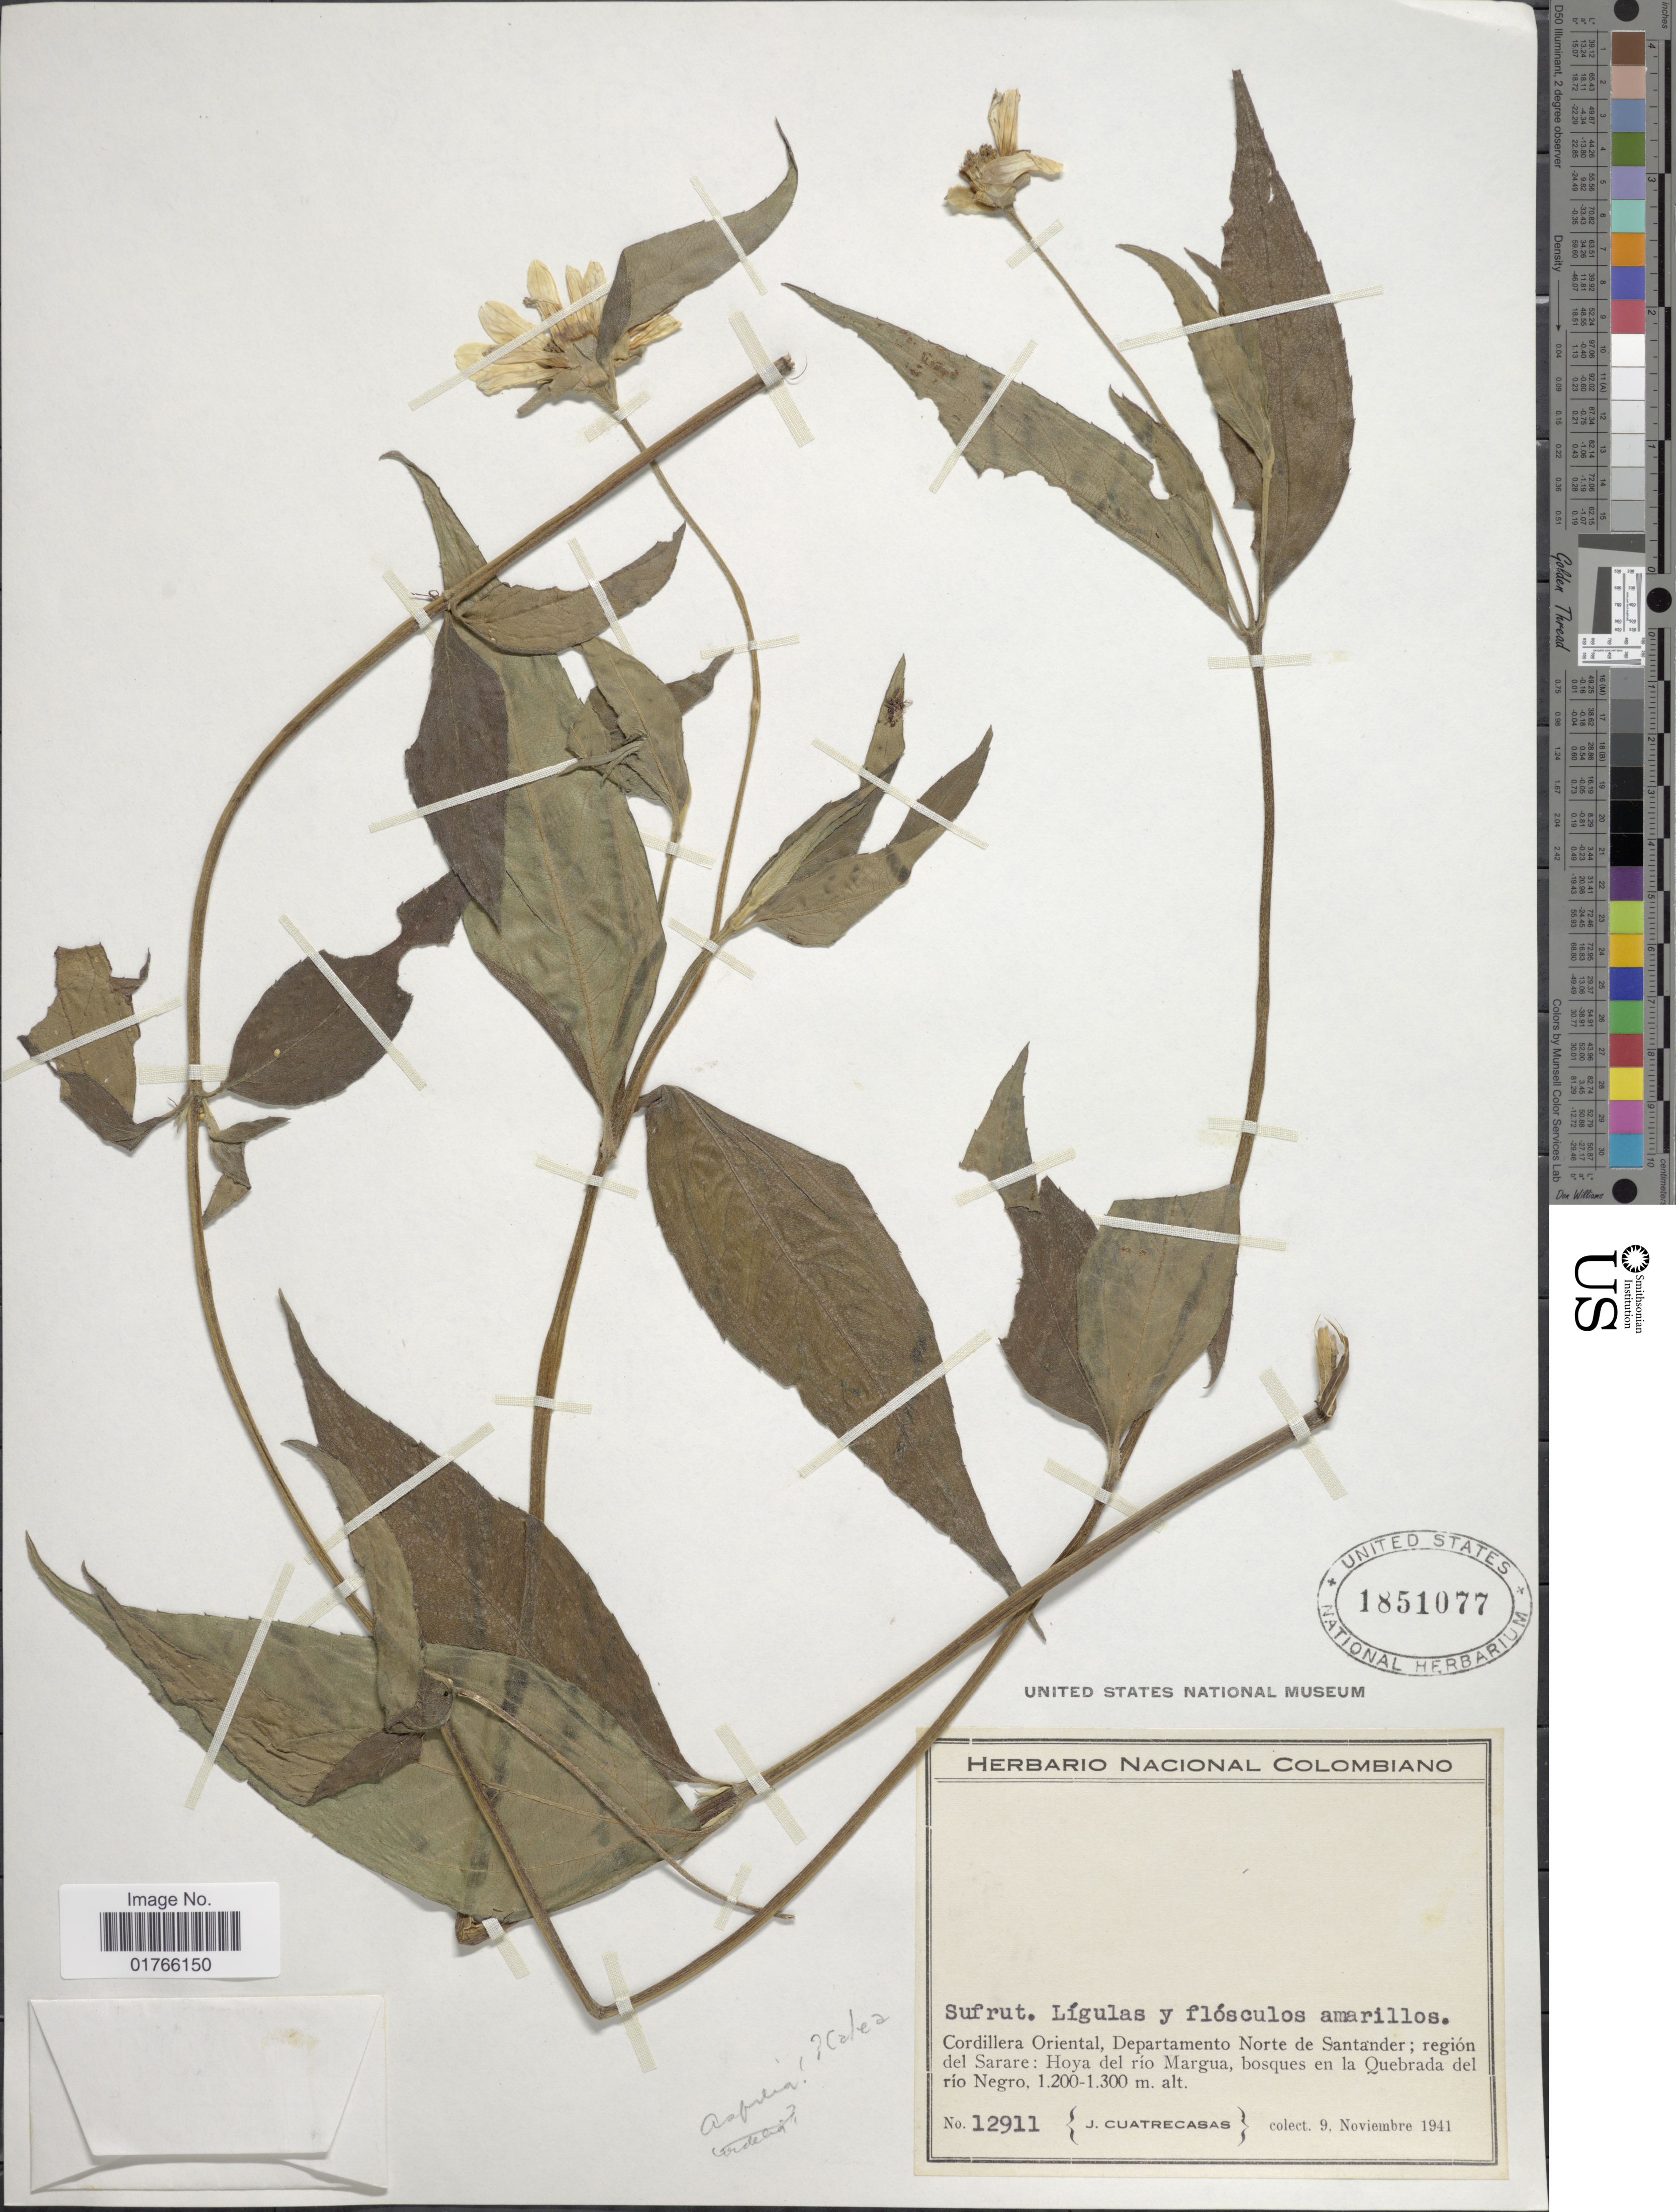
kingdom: Plantae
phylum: Tracheophyta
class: Magnoliopsida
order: Asterales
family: Asteraceae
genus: Aspilia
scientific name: Aspilia sp.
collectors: J. Cuatrecasas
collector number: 12911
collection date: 1941-11-09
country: Colombia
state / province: Norte de Santander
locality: Cordillera Oriental, region del Sarare, Hoya del rio Margua, bosque en la Quebrada del rio Negro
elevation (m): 1200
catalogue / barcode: US 1851077